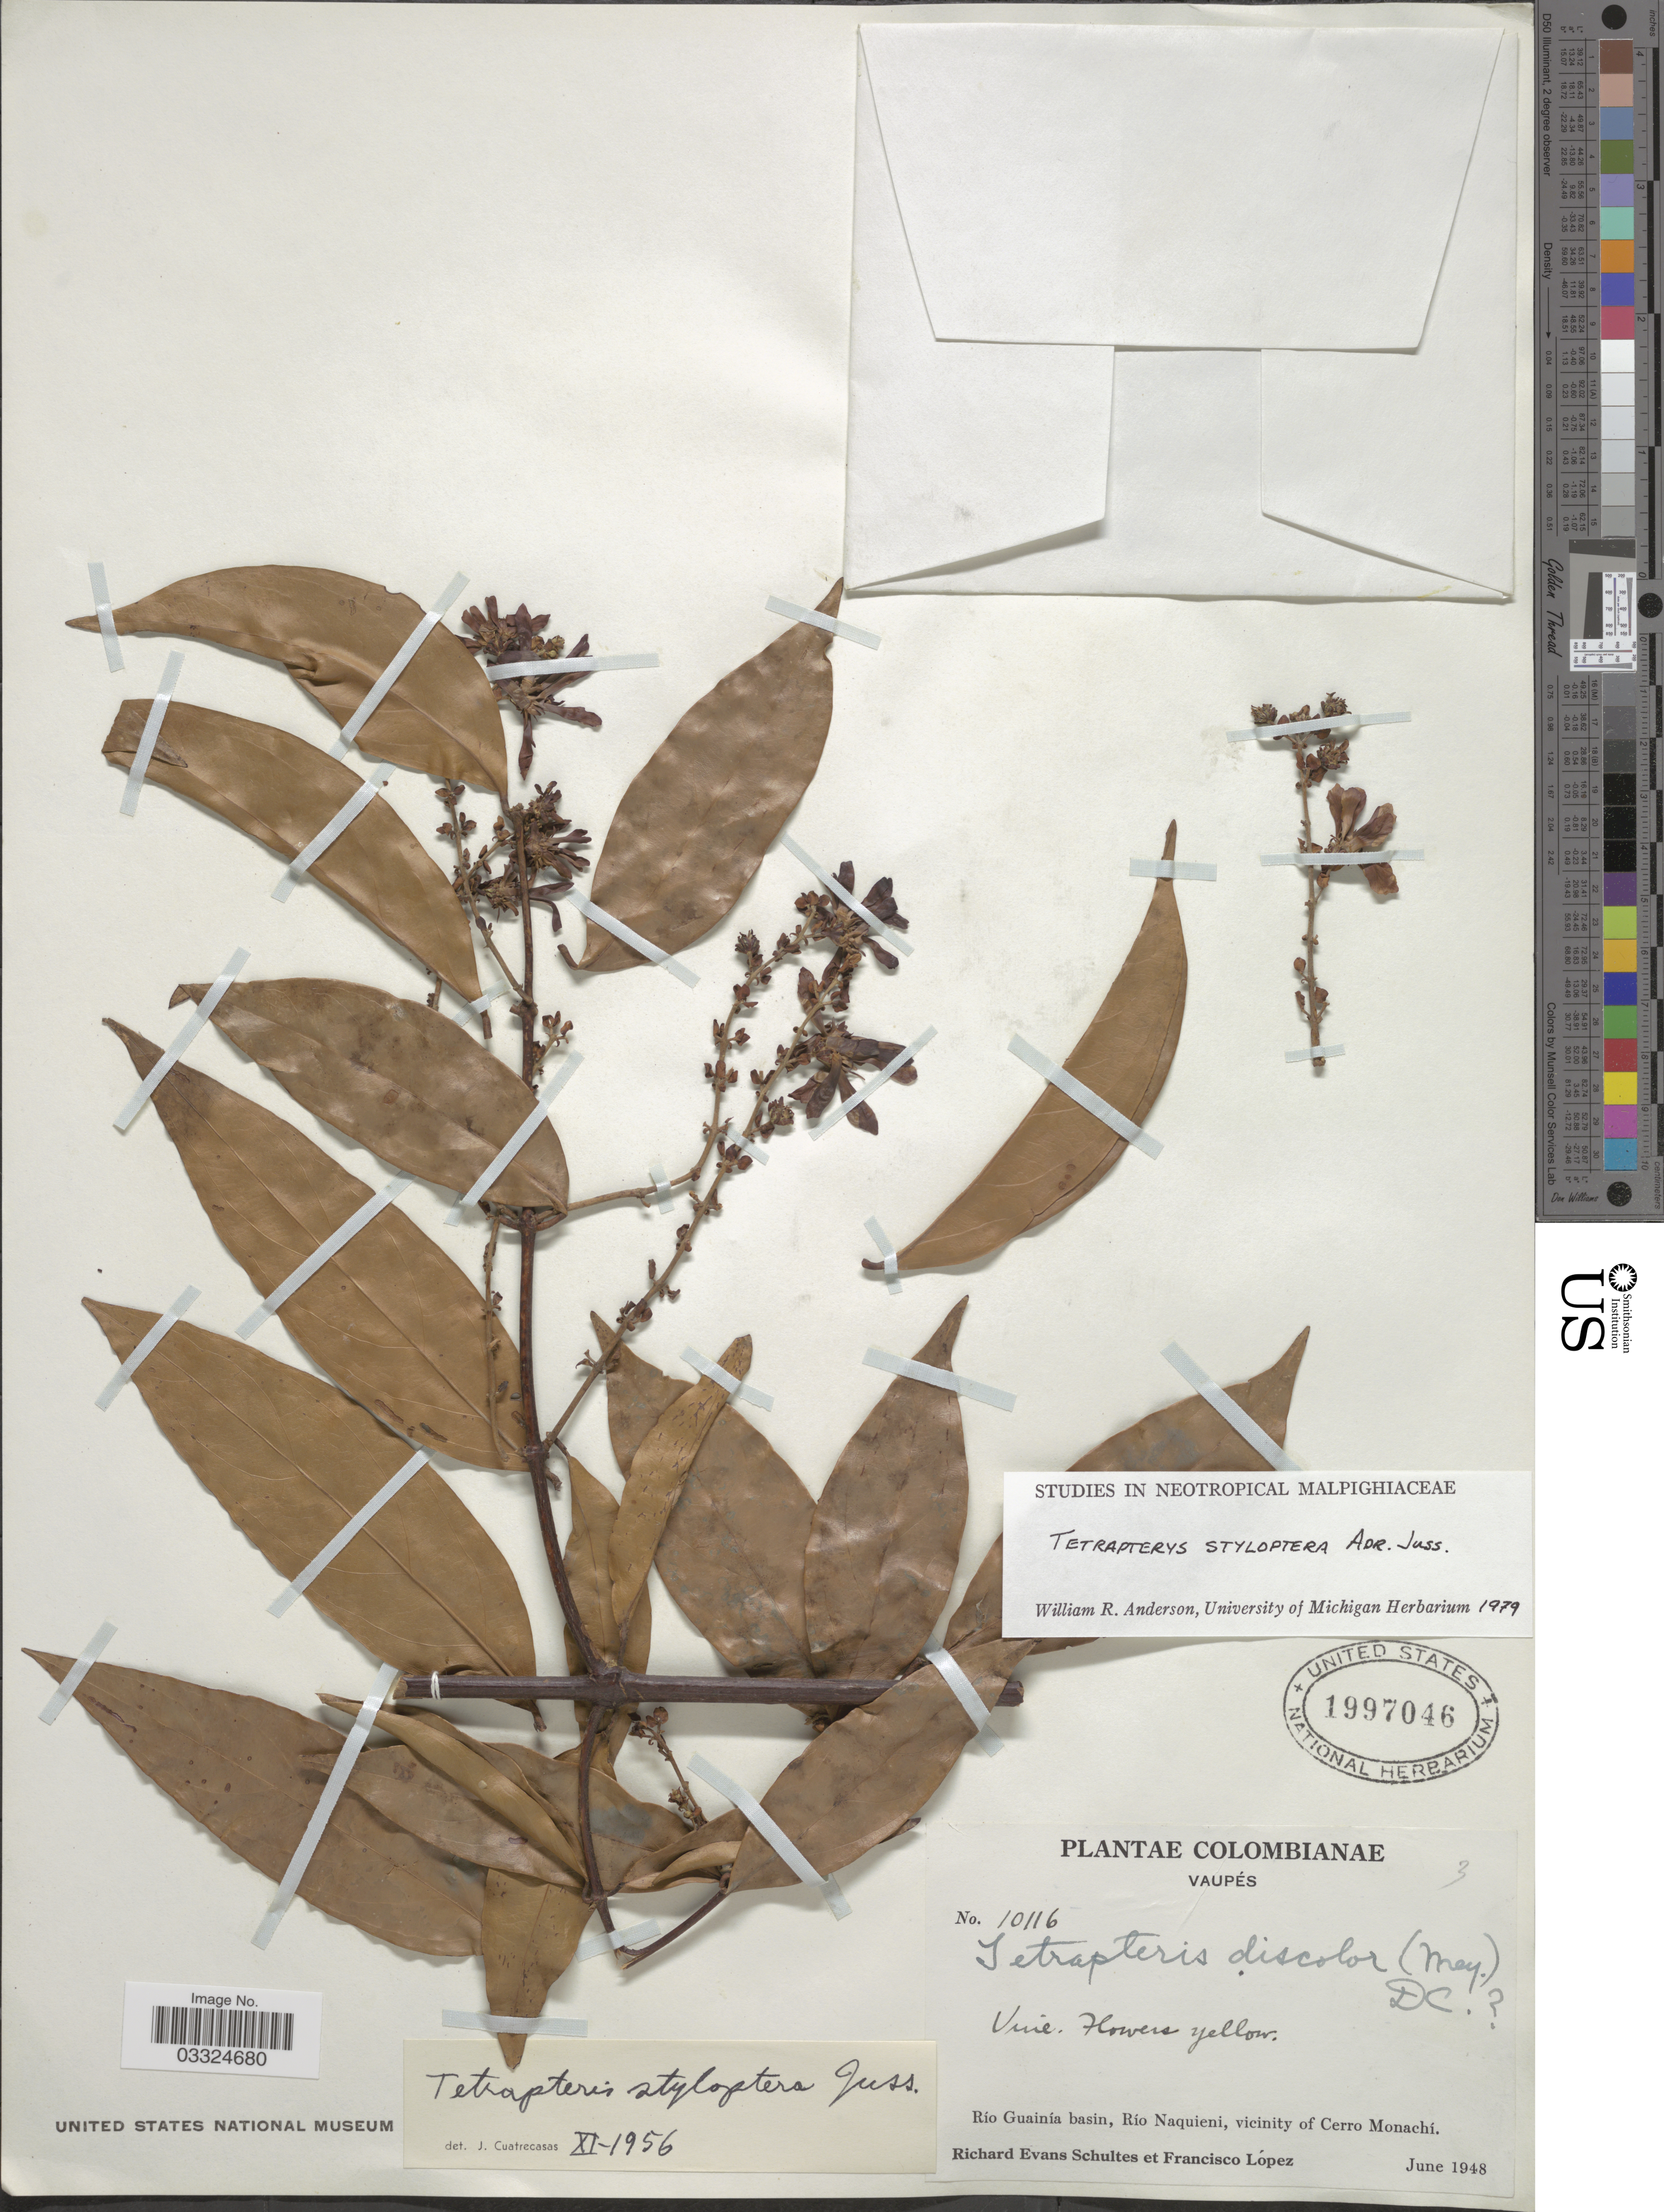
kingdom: Plantae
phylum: Tracheophyta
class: Magnoliopsida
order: Malpighiales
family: Malpighiaceae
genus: Glicophyllum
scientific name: Glicophyllum stylopterum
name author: (A. Juss.) R.F. Almeida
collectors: R. E. Schultes & F. Lopéz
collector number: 10116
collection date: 1948-06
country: Colombia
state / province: Vaupés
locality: Río Guainía, Río Naquieni, vicinity of Cerro Monachí.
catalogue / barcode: US 1997046